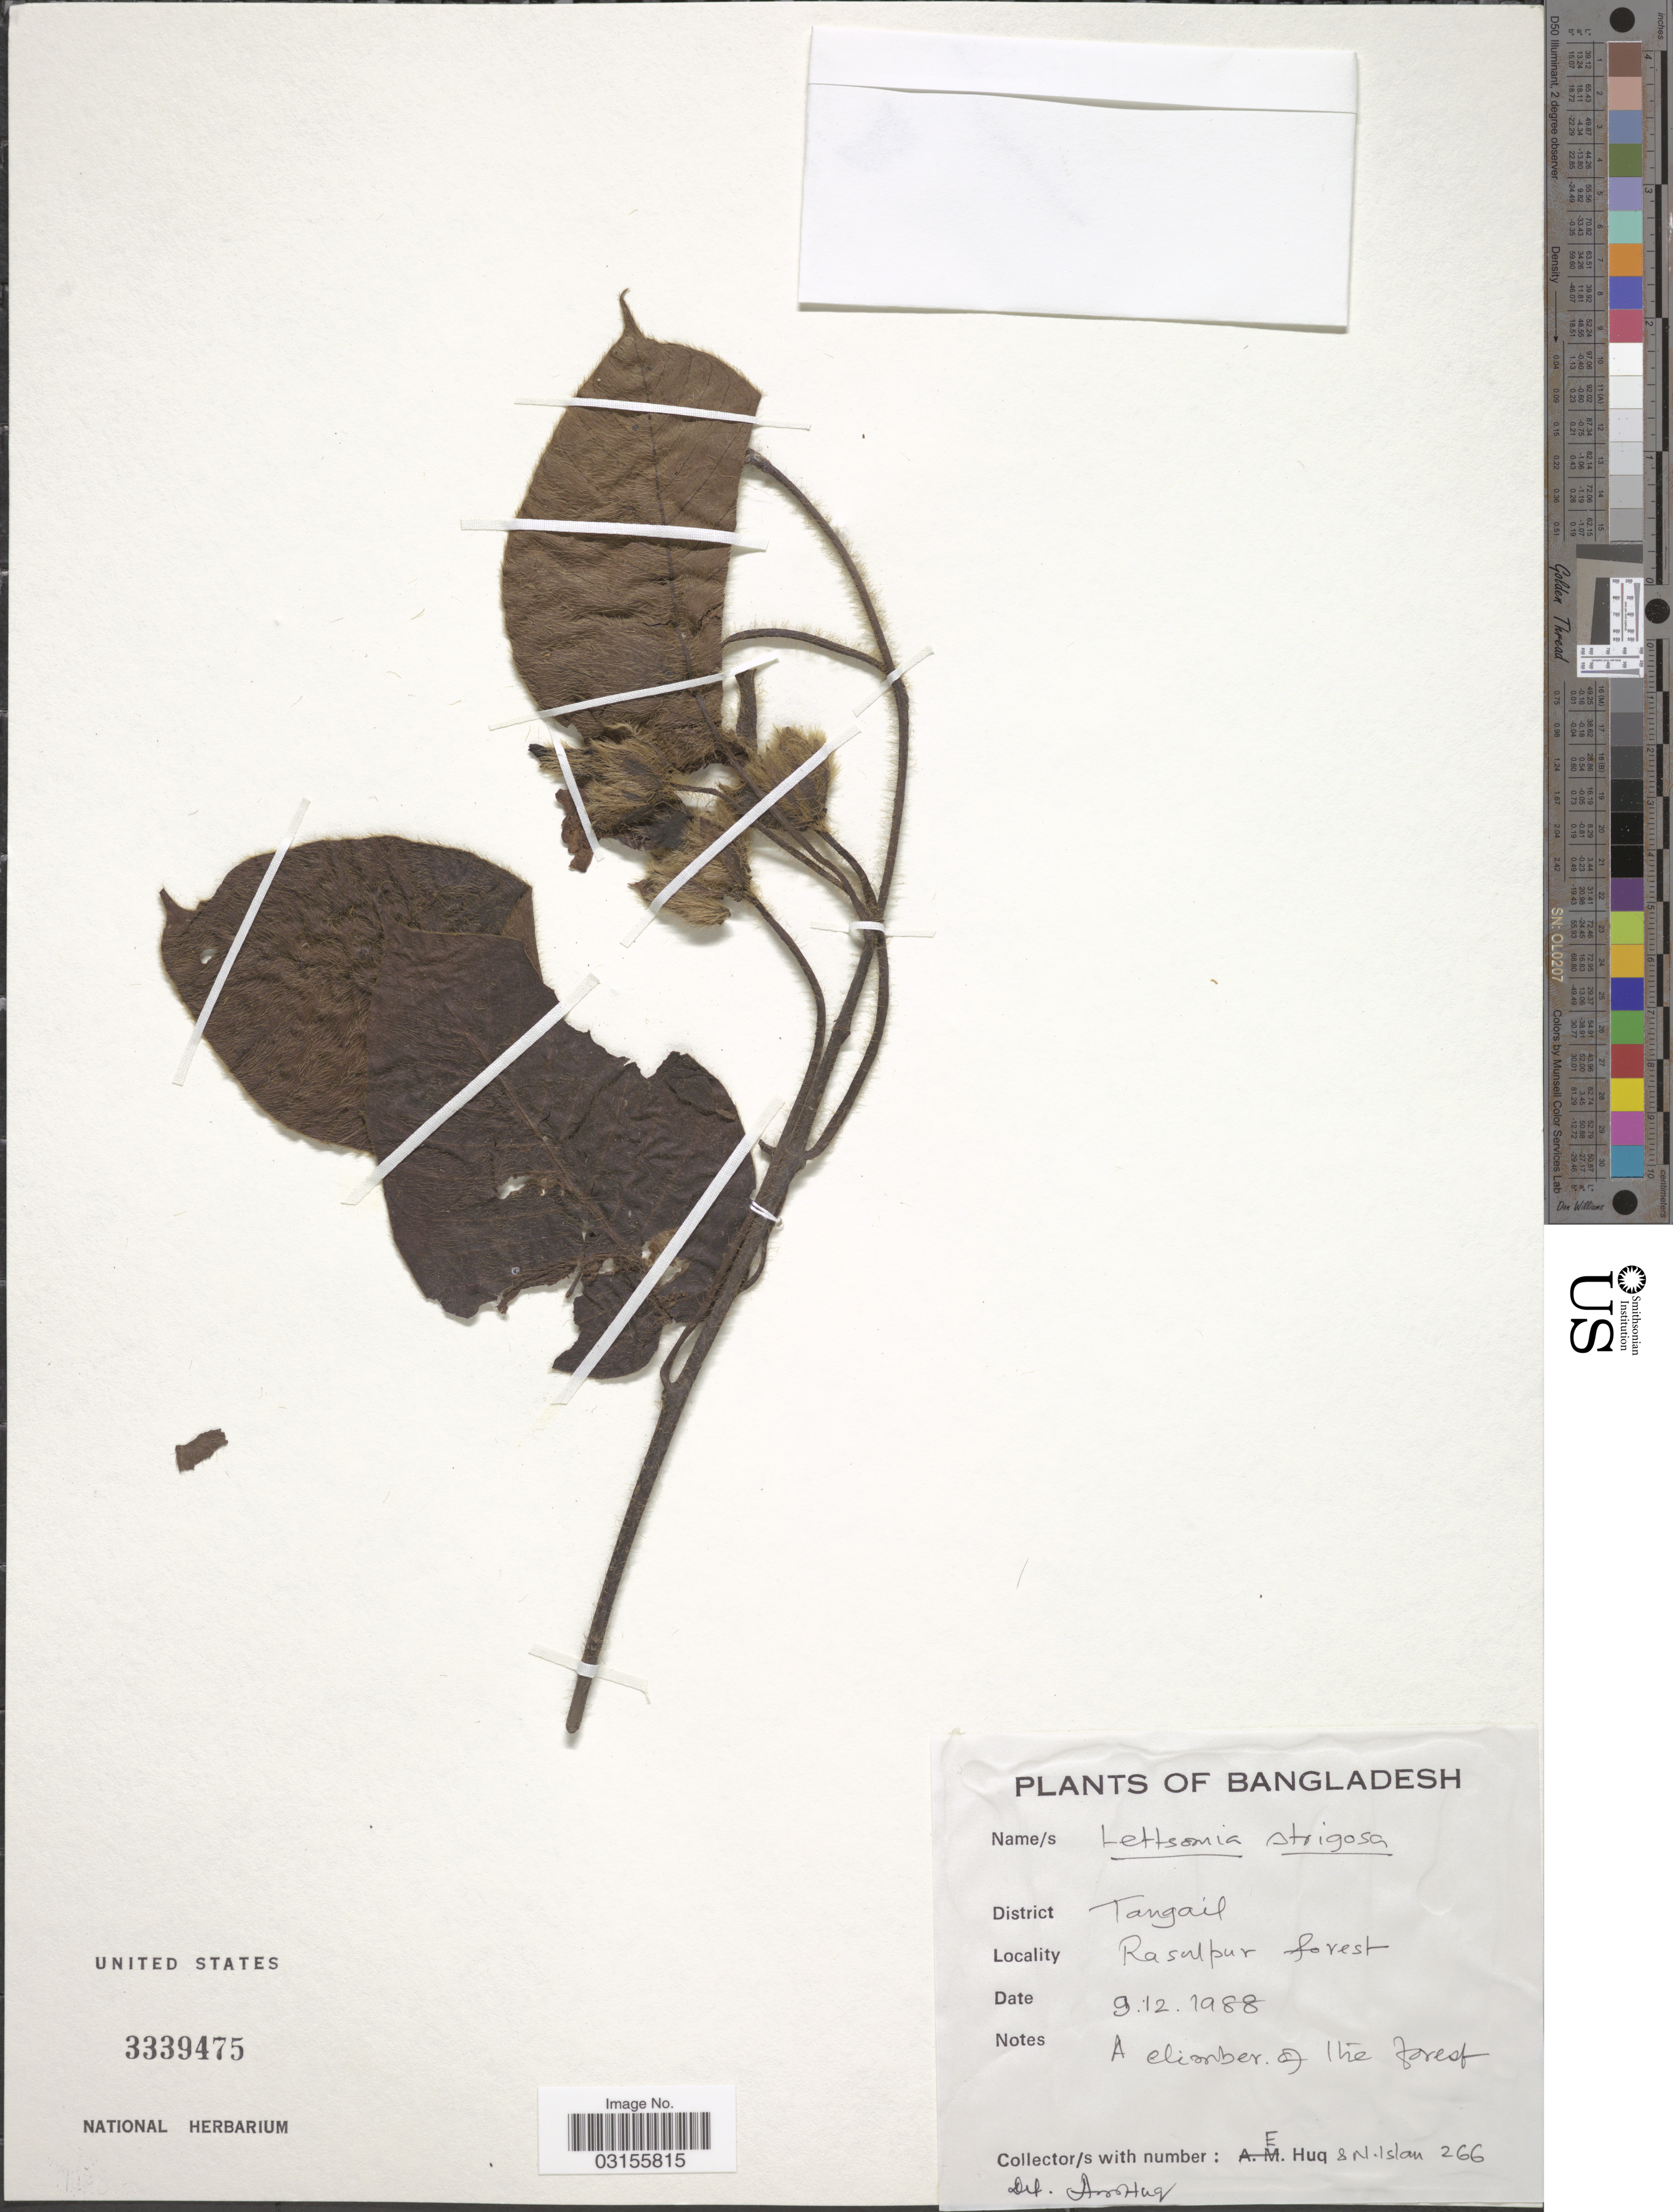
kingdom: Plantae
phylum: Tracheophyta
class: Magnoliopsida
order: Solanales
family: Convolvulaceae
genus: Argyreia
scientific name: Argyreia strigosa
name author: Roberty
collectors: E. Huq & N. Islam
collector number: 266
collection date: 1988-12-09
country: Bangladesh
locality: District Tangail. Rasulpur forest.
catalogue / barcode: US 3339475